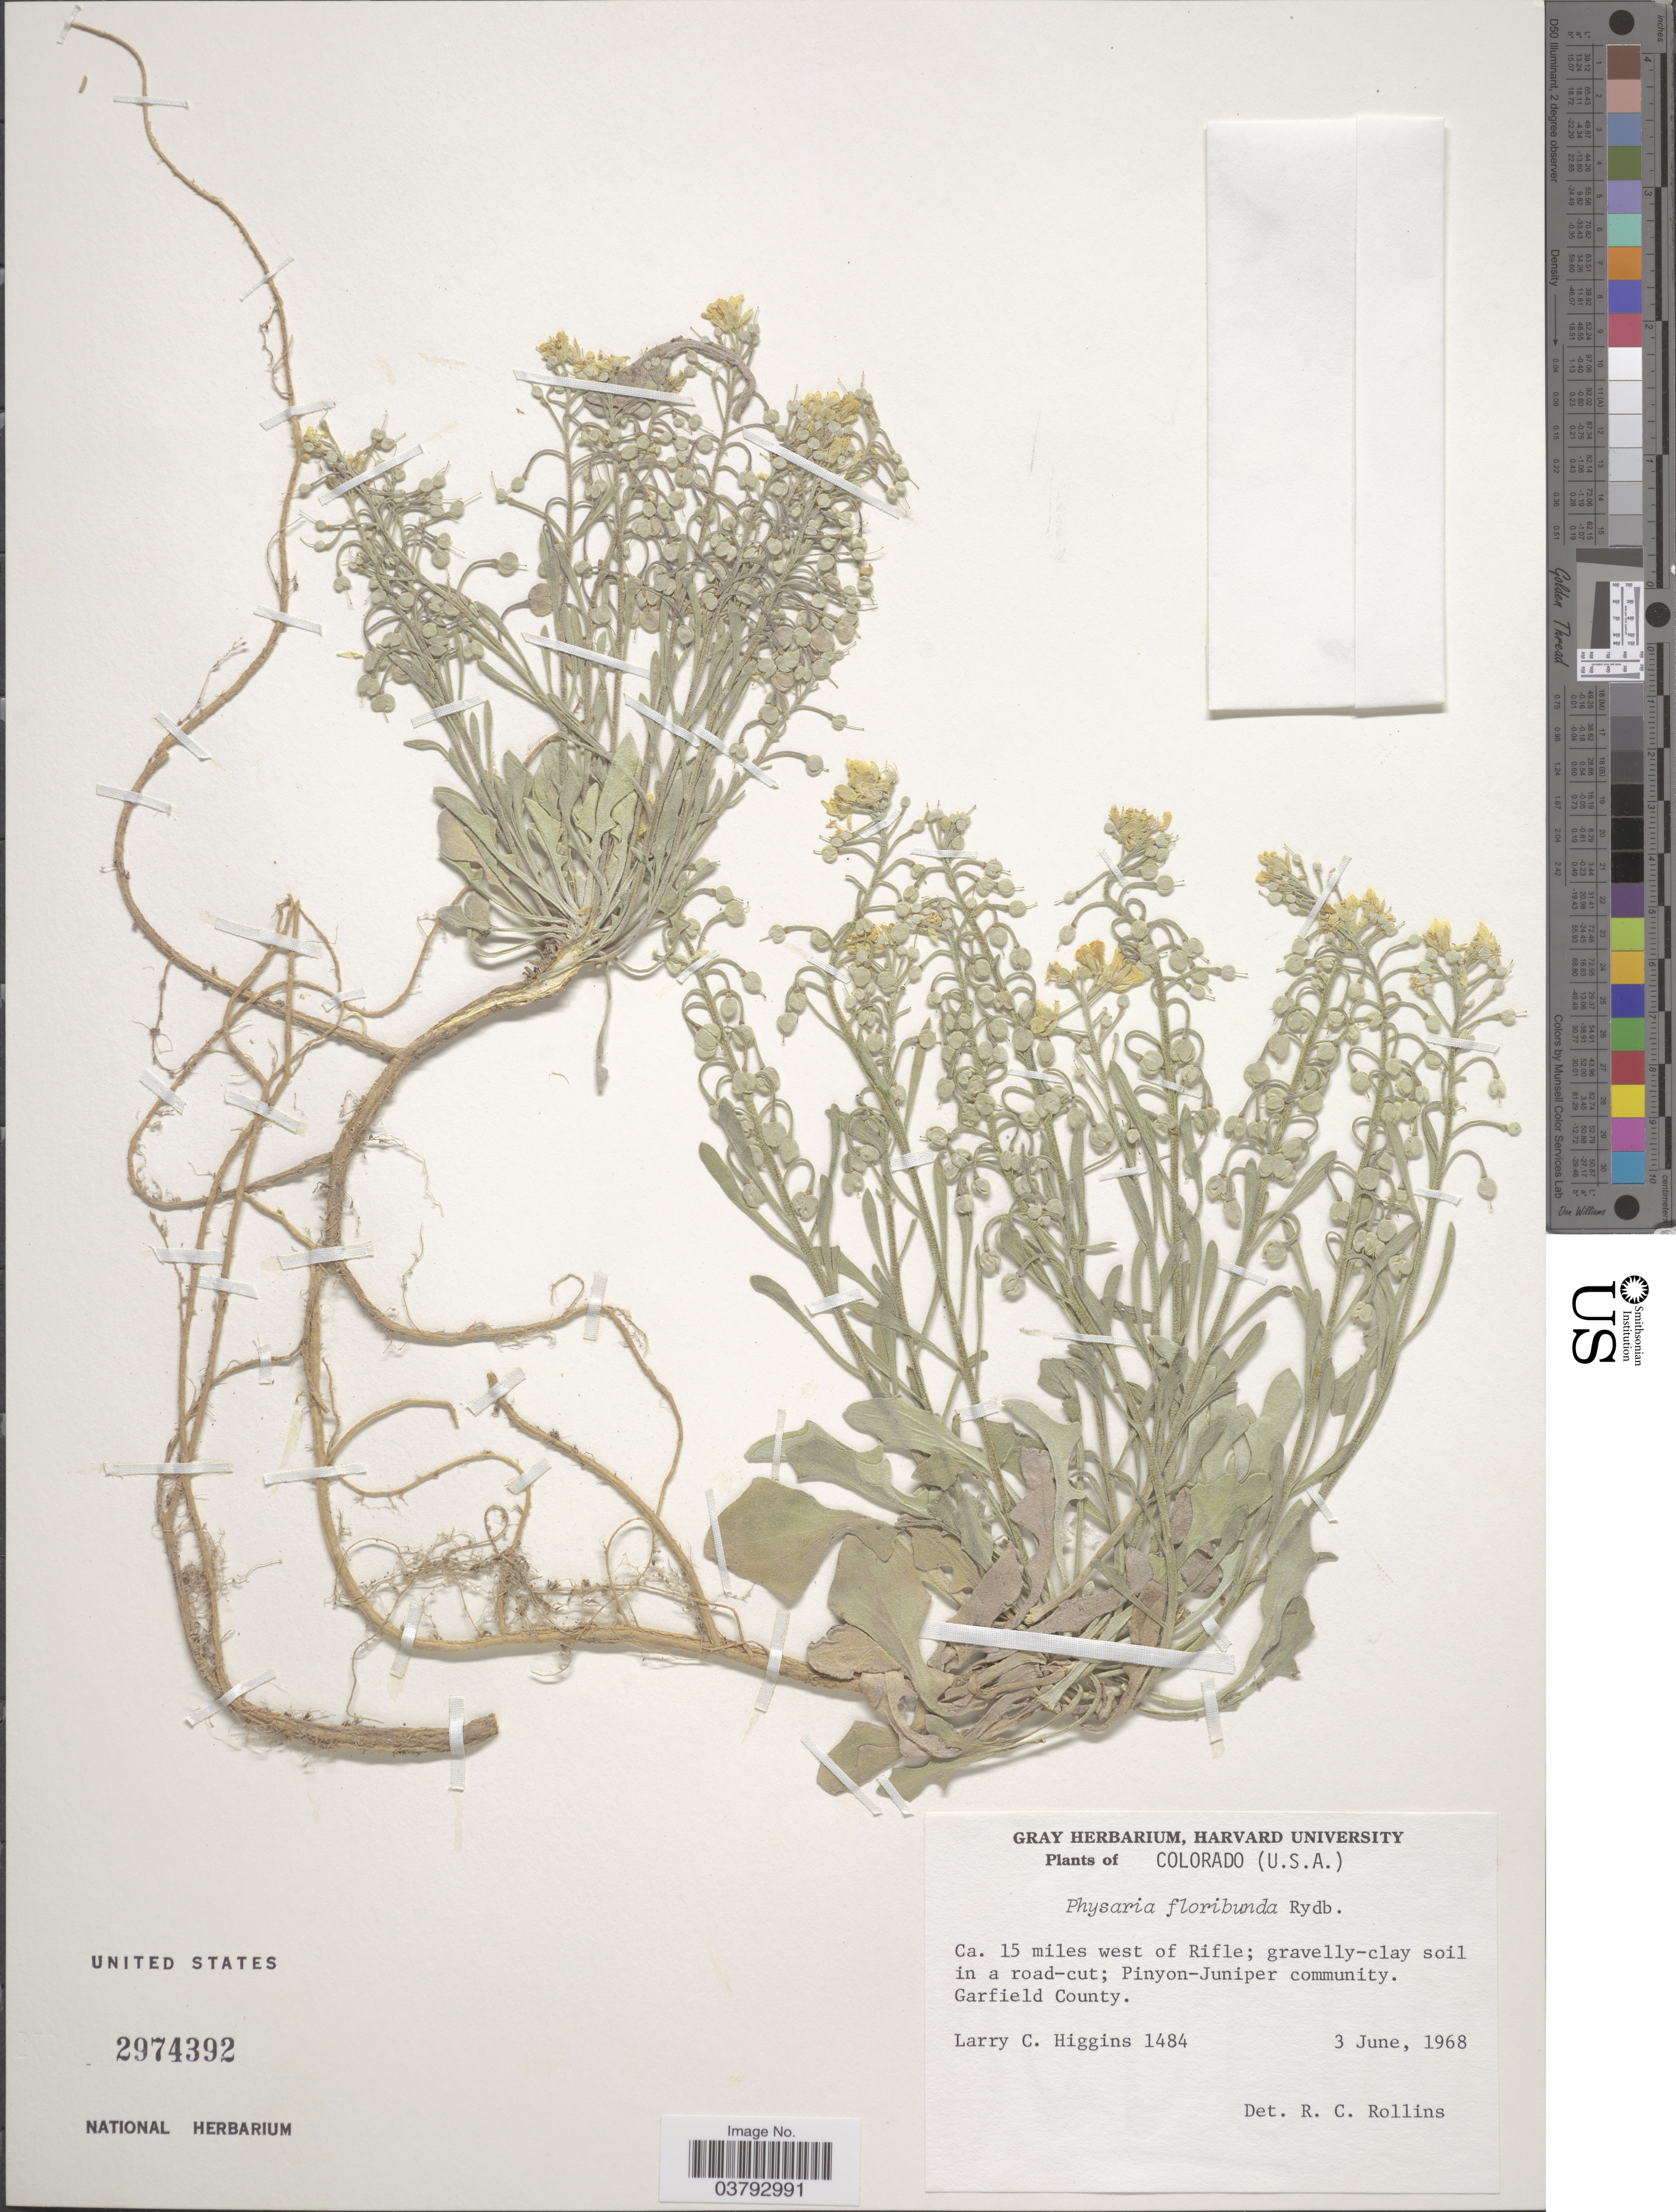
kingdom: Plantae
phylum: Tracheophyta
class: Magnoliopsida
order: Brassicales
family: Brassicaceae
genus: Physaria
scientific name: Physaria floribunda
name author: Rydb.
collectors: L. Higgins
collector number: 1484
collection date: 1968-06-03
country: United States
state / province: Colorado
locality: Ca. 15 miles west of Rifle. Garfield County.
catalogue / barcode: US 2974392